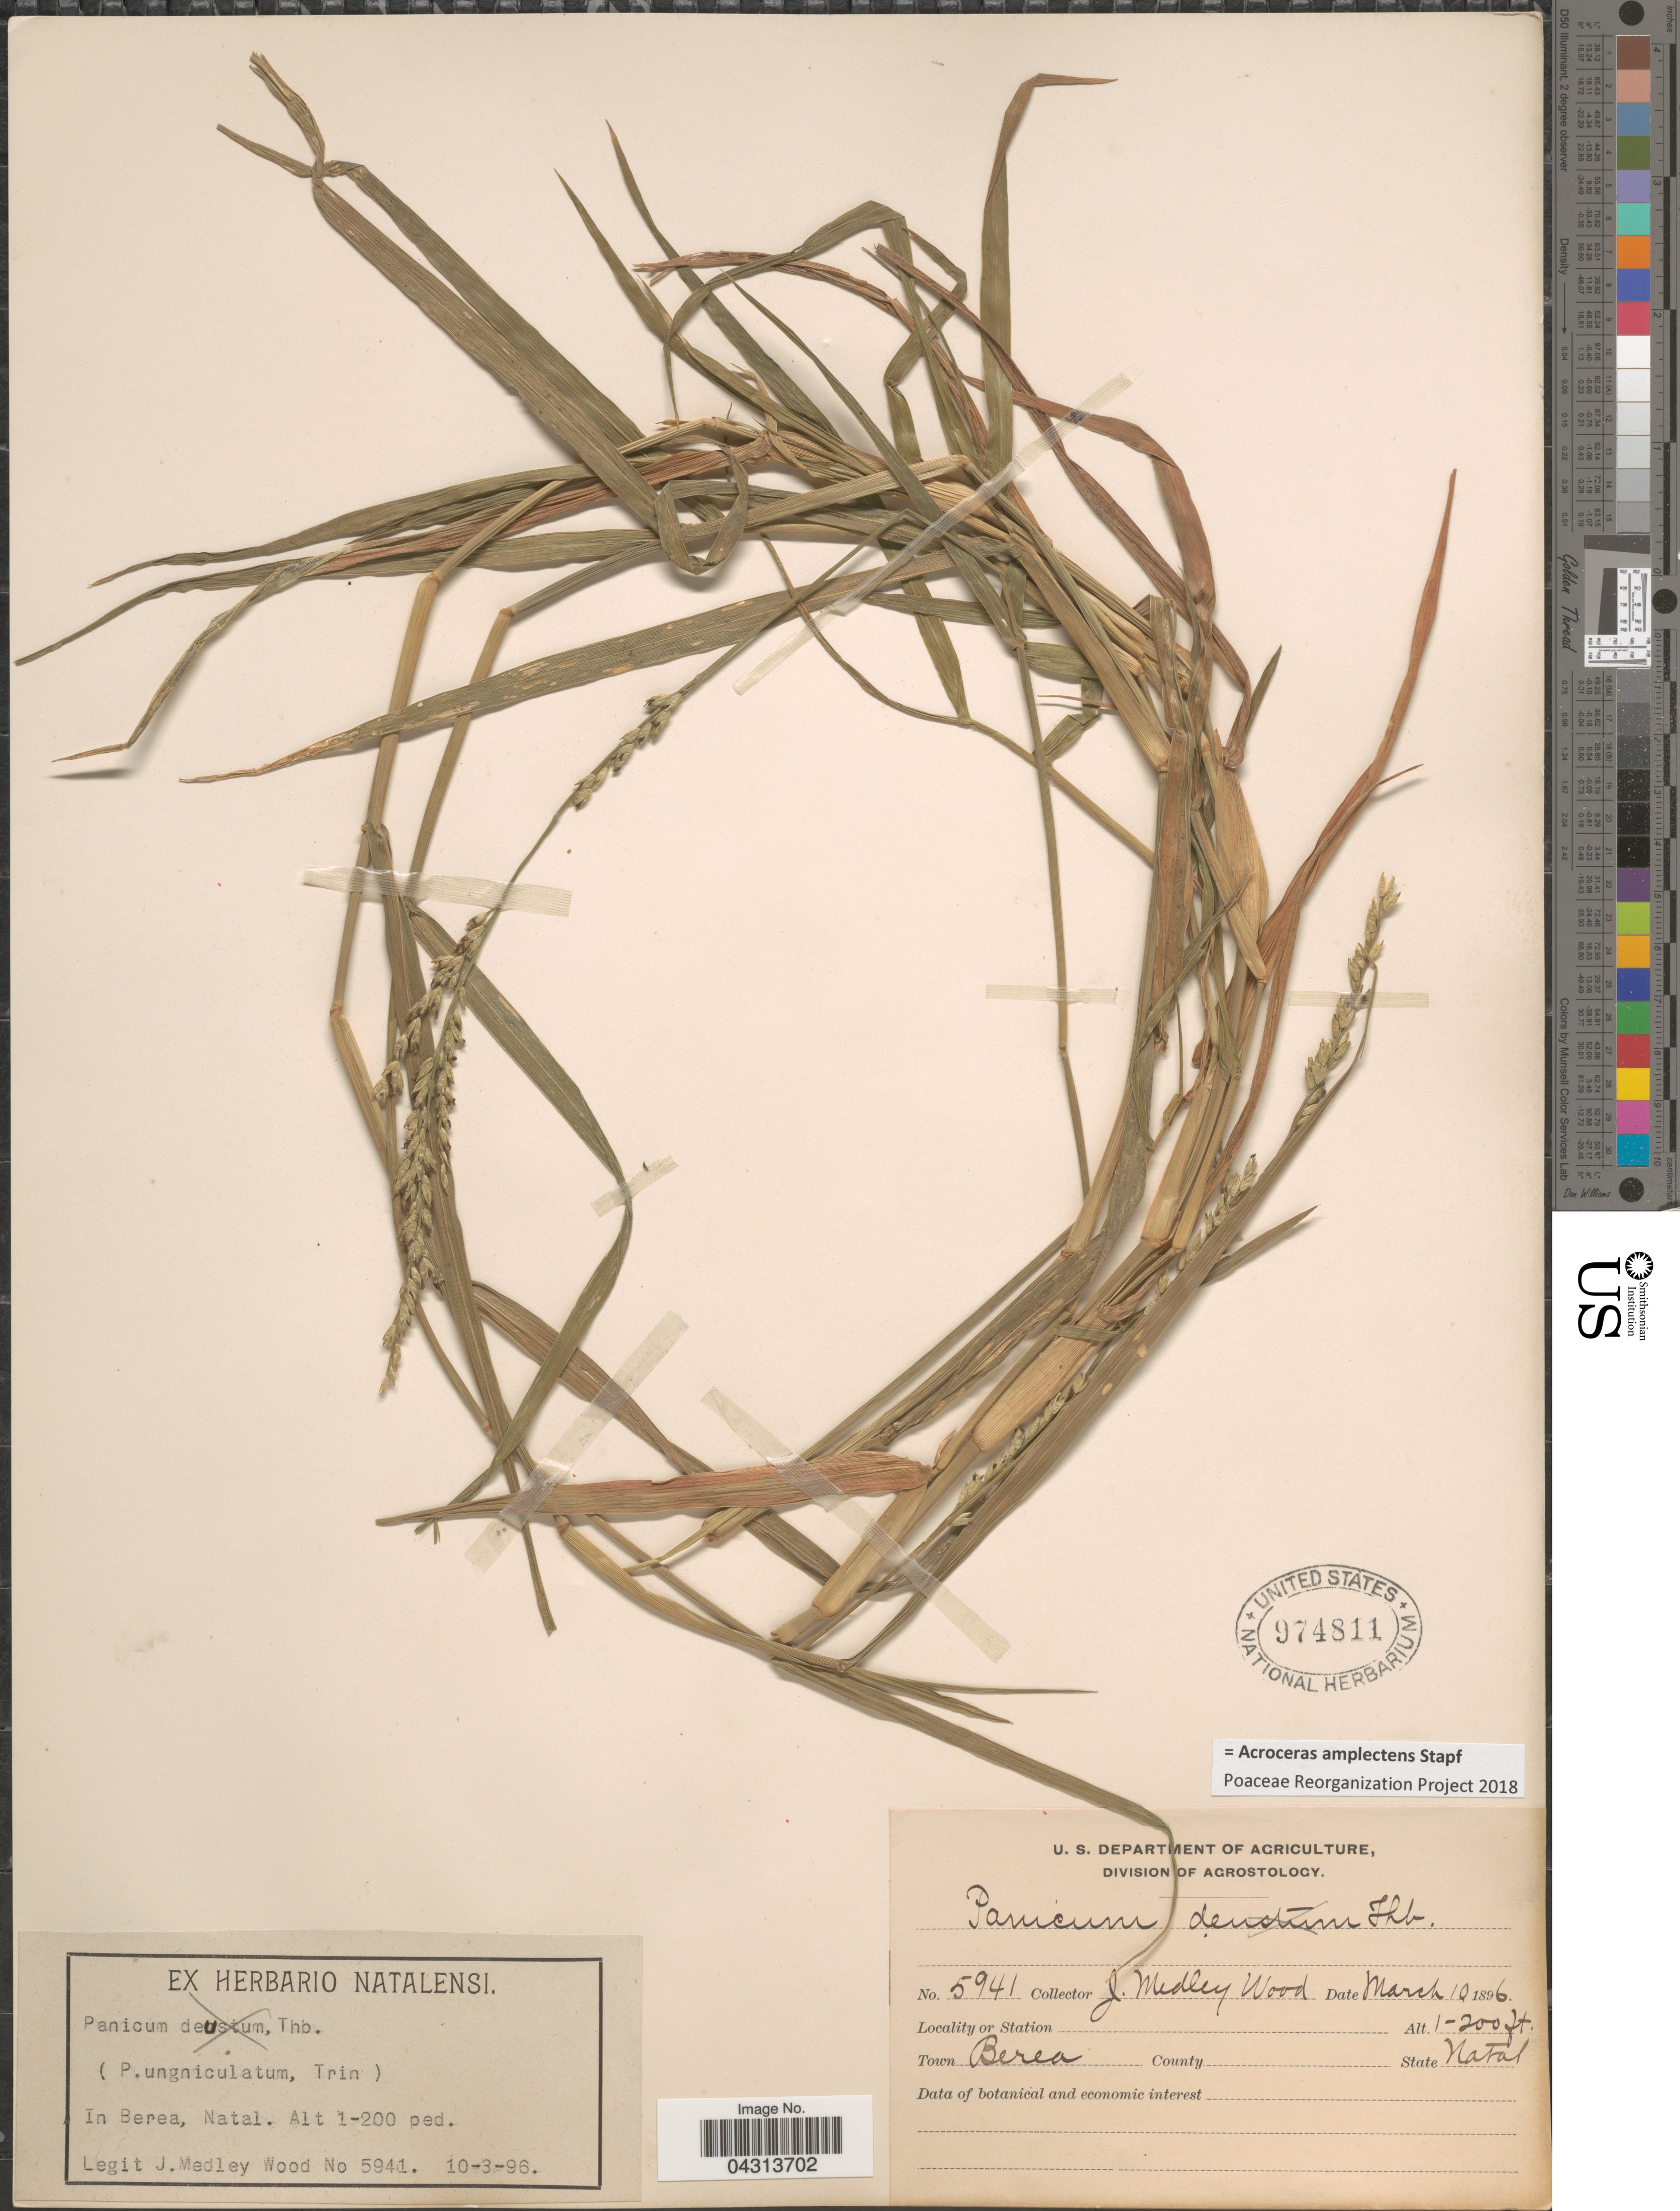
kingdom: Plantae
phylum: Tracheophyta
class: Liliopsida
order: Poales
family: Poaceae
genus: Acroceras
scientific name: Acroceras amplectens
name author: Stapf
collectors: J. M. Wood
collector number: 5941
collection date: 1896-03-10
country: South Africa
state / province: KwaZulu-Natal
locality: In Berea, Natal.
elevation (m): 30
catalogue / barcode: US 974811